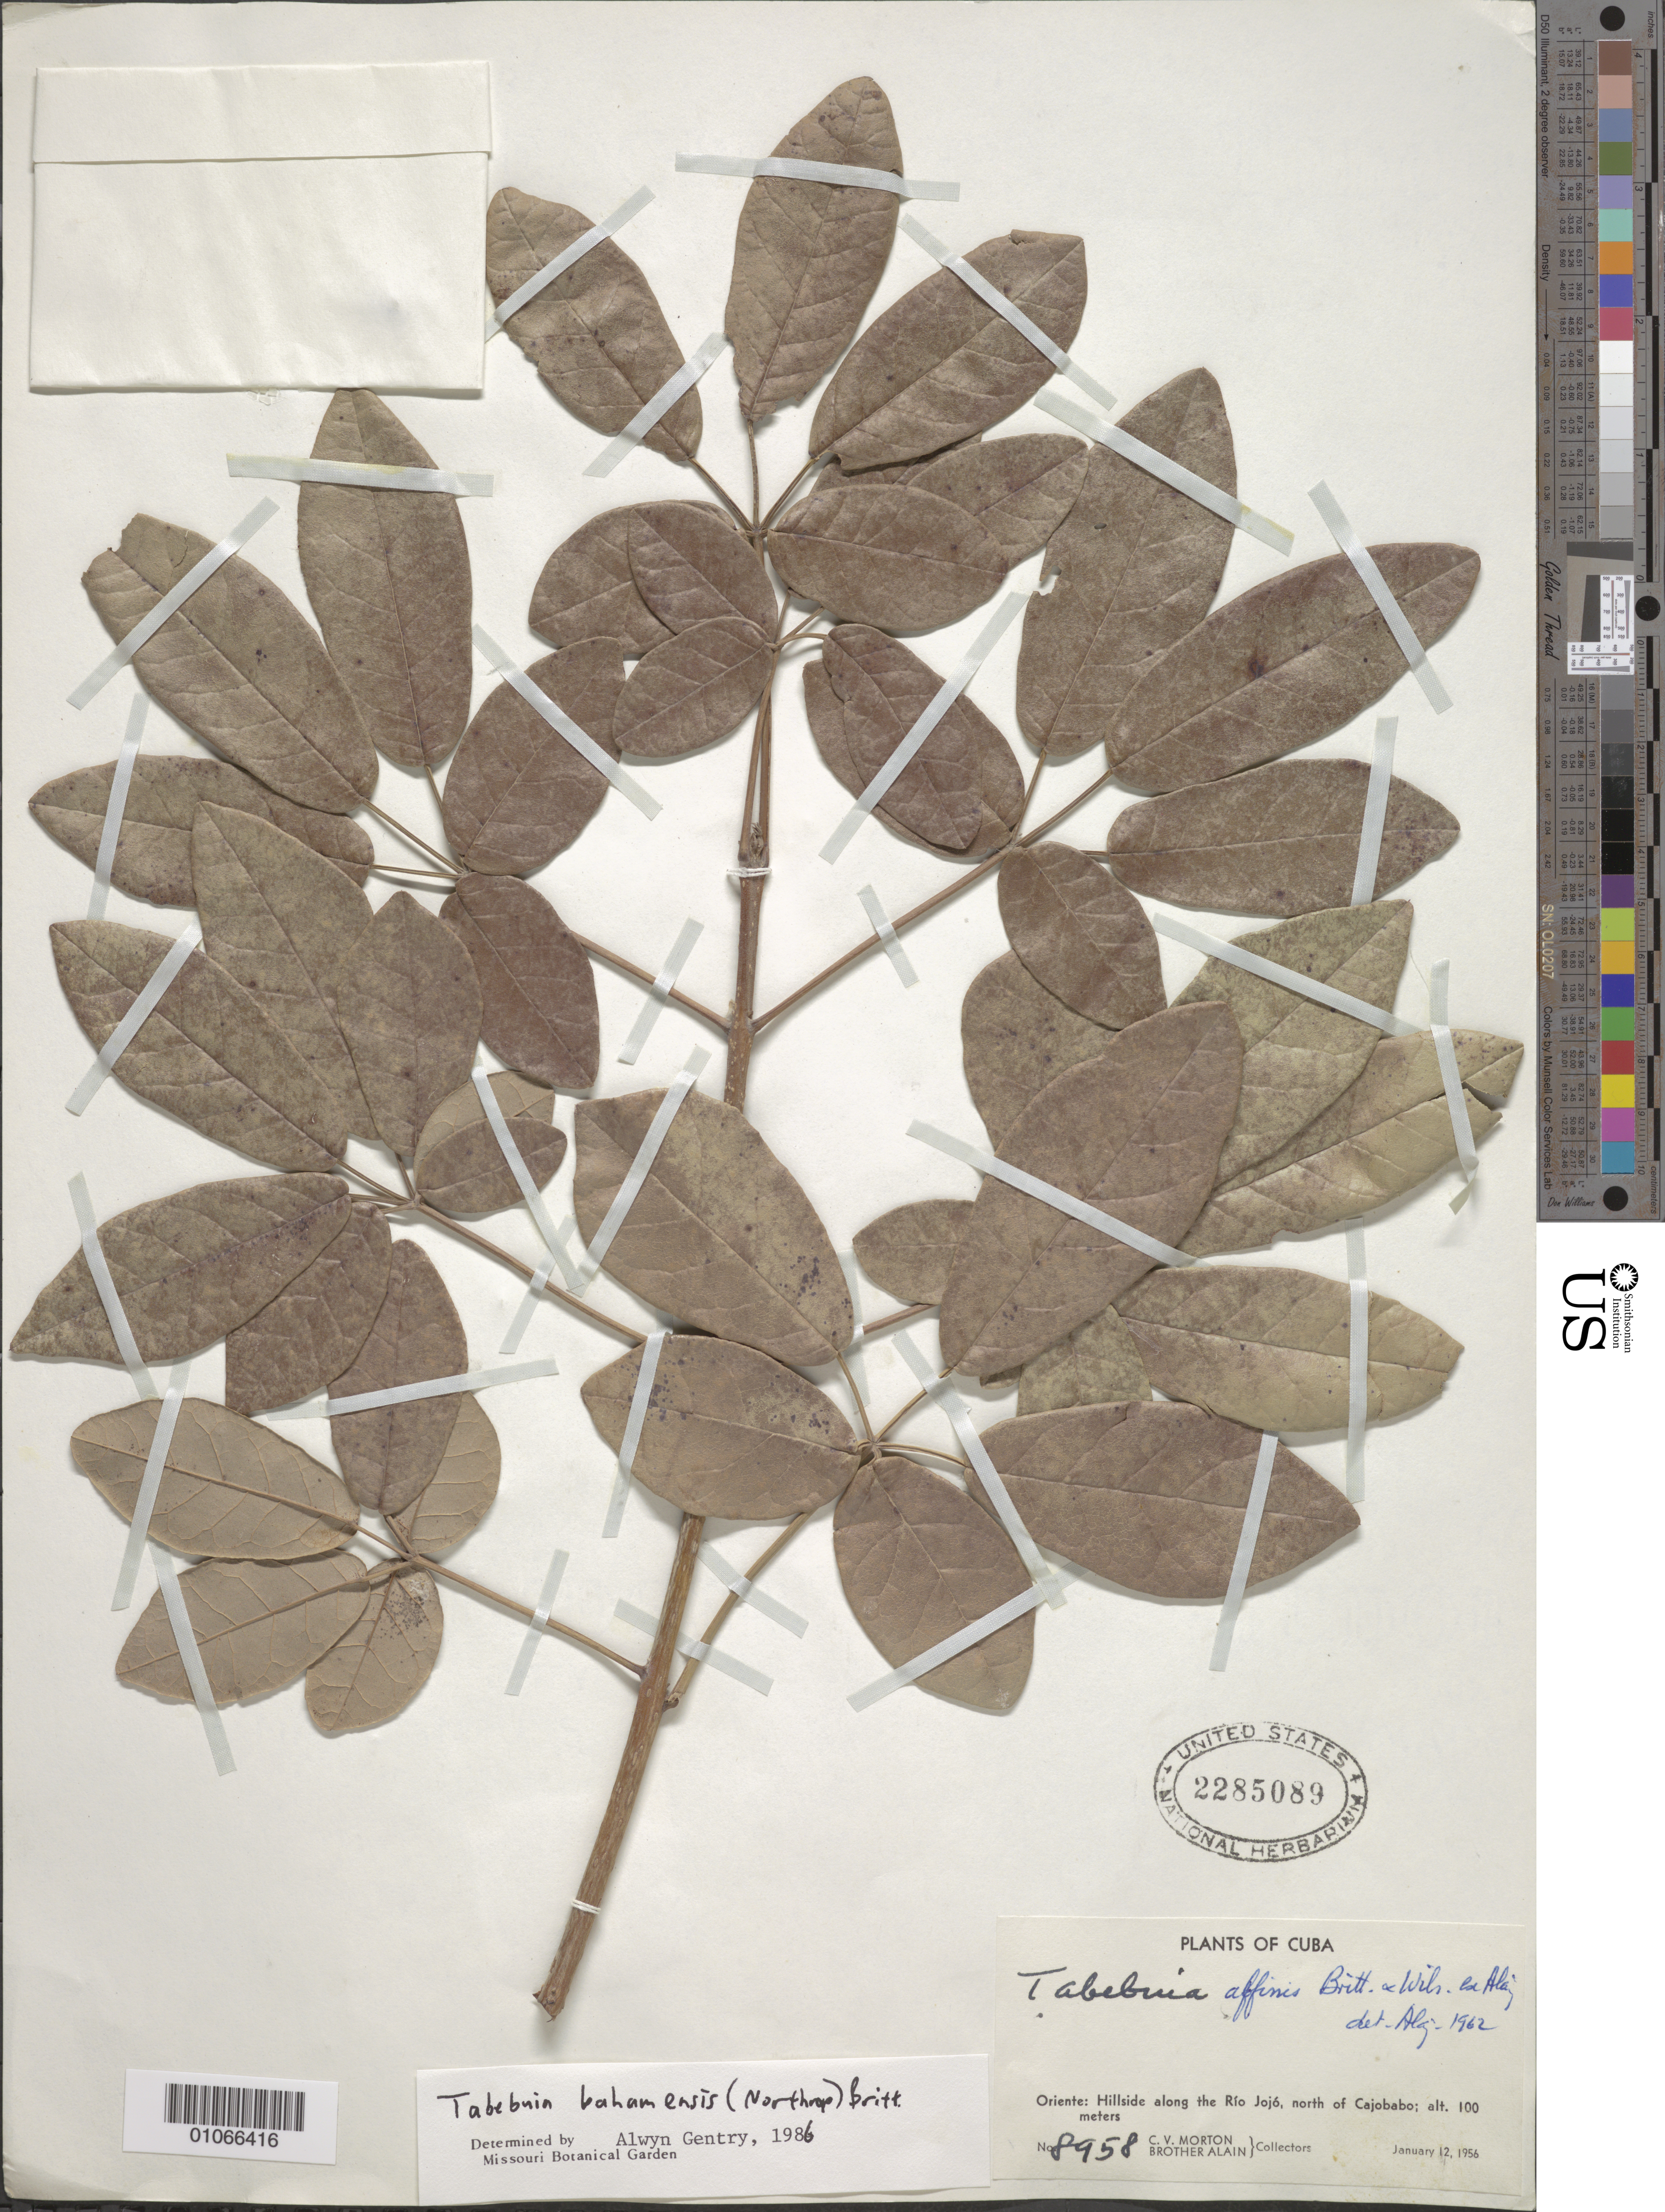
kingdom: Plantae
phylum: Tracheophyta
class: Magnoliopsida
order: Lamiales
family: Bignoniaceae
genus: Tabebuia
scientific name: Tabebuia bahamensis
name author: (Northr.) Britton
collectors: C. V. Morton & A. H. Liogier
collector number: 8958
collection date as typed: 12 Jan 1956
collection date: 1956-01-12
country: Cuba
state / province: Oriente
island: Cuba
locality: Hillside along the Rio Jojo, north of Cajababo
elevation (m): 100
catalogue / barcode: US 2285089